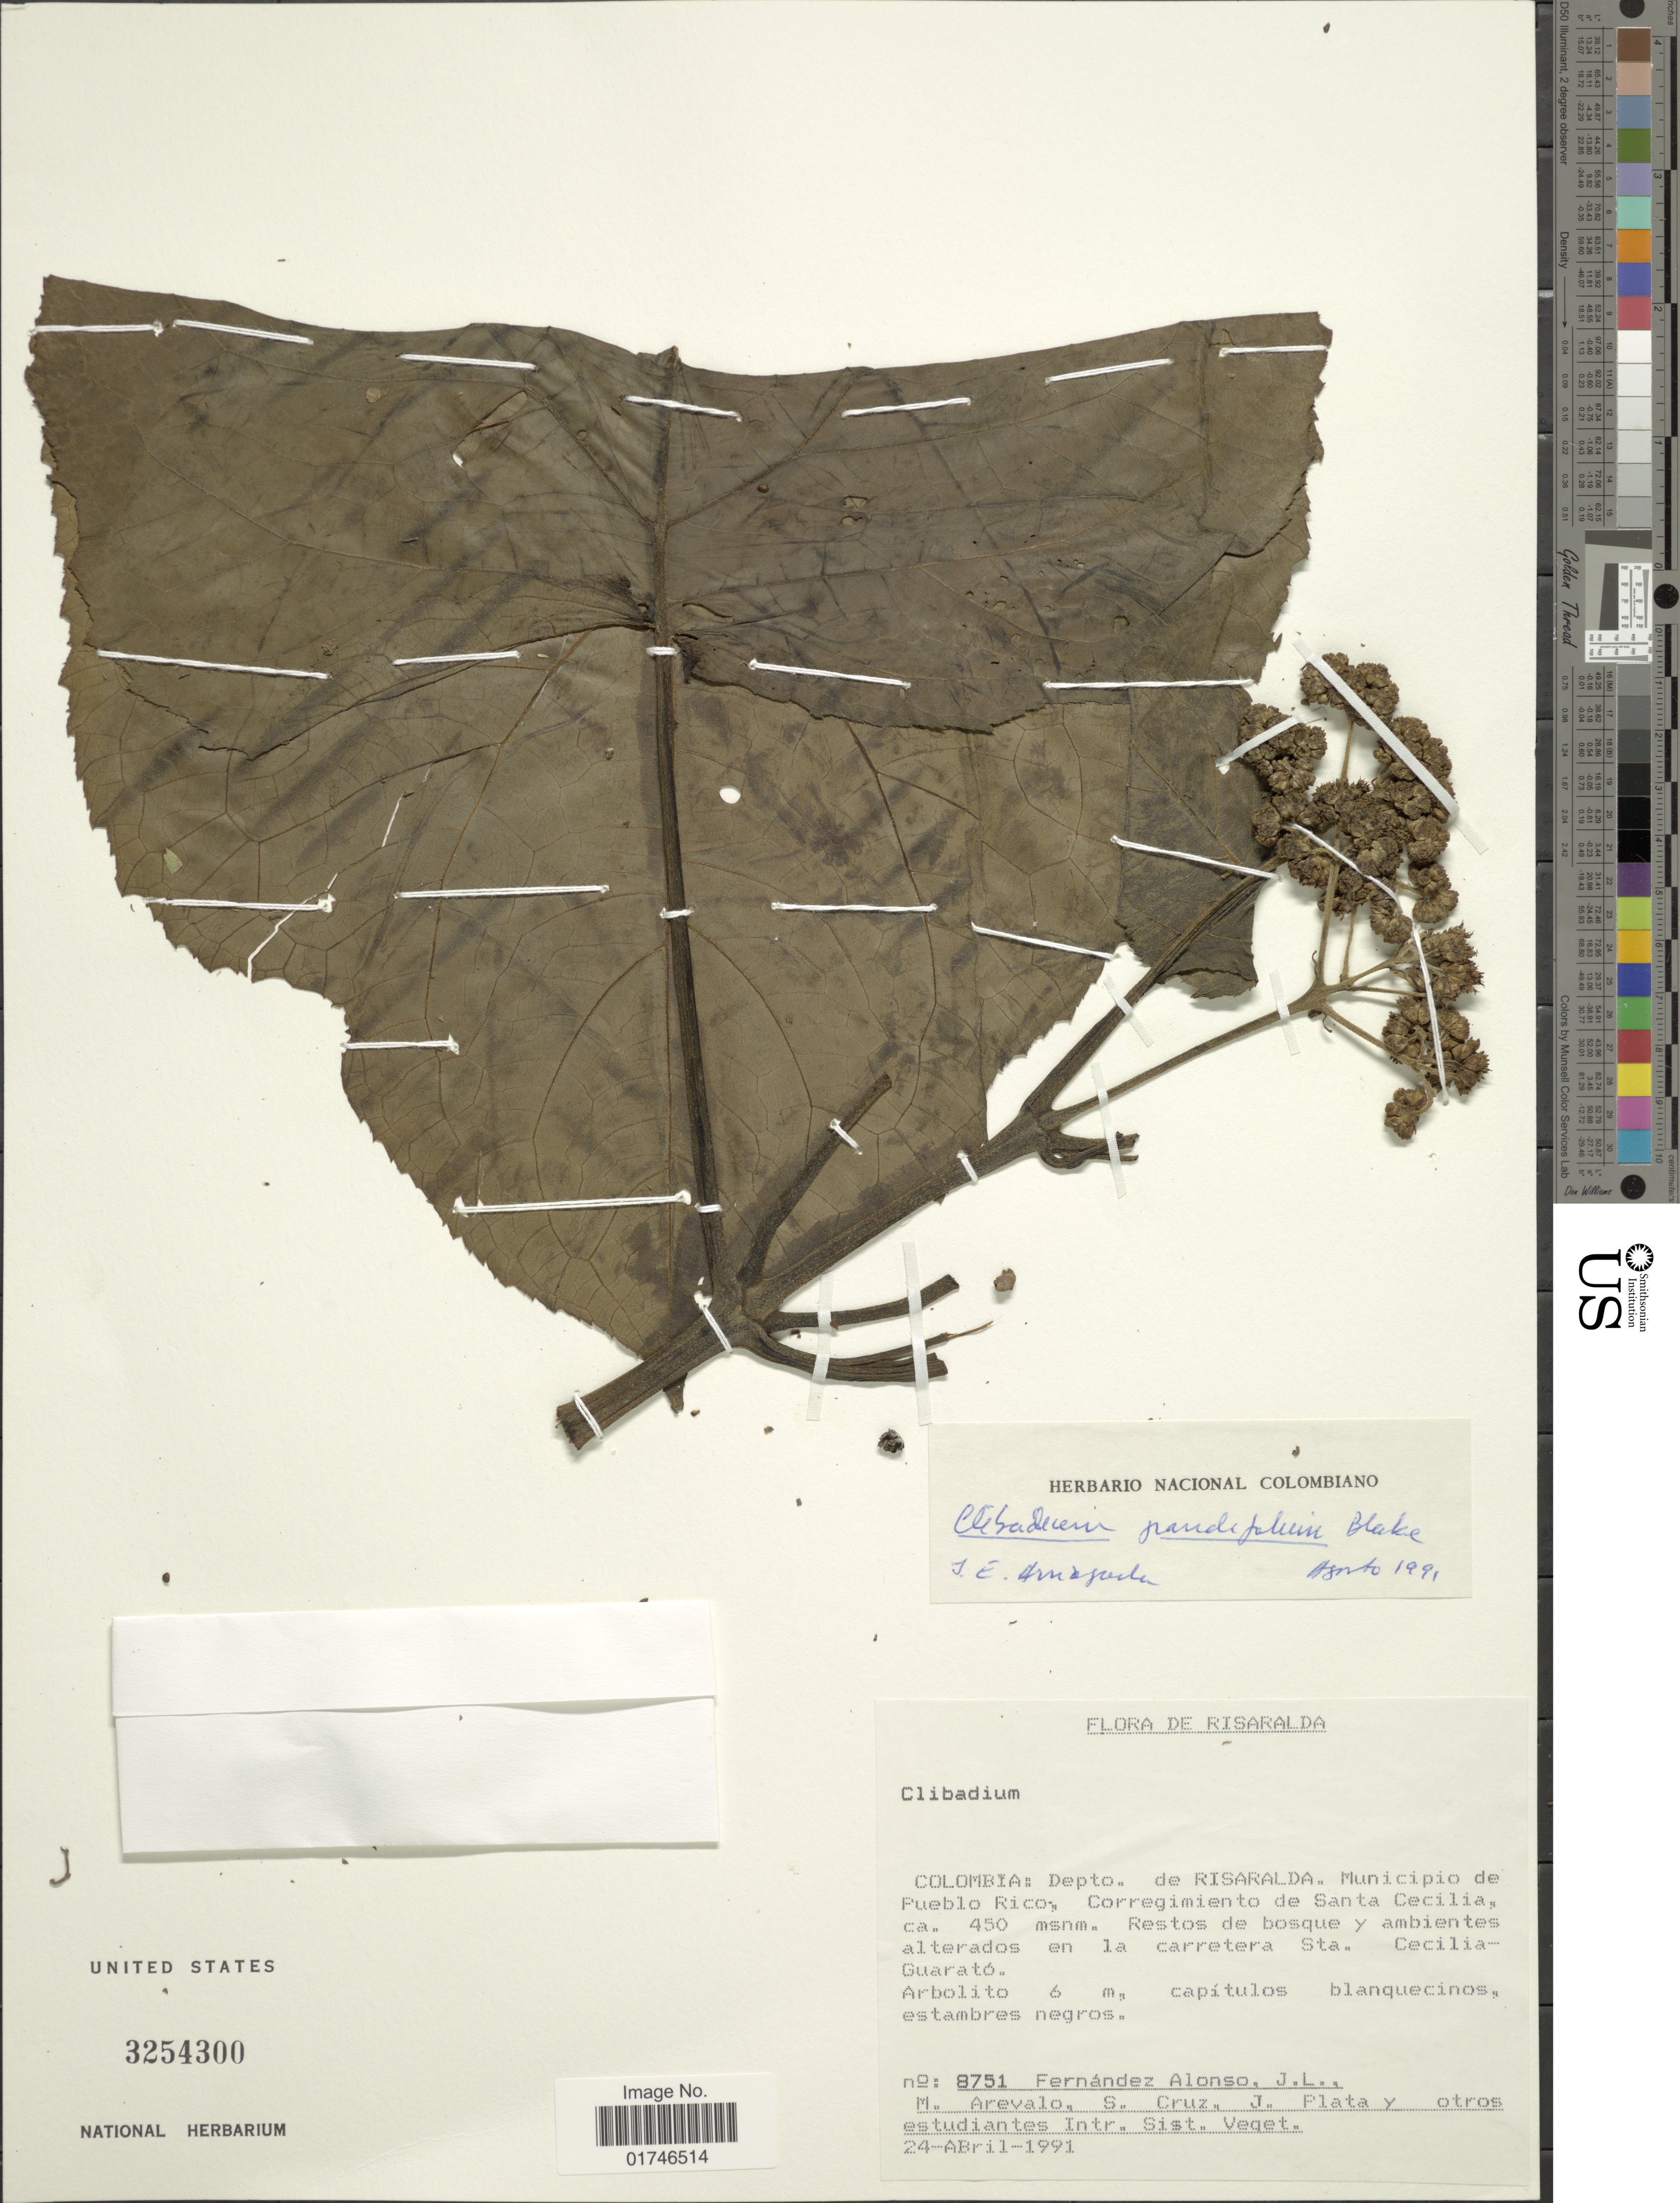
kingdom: Plantae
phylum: Tracheophyta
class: Magnoliopsida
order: Asterales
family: Asteraceae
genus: Clibadium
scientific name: Clibadium grandifolium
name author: S.F. Blake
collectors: J. L. Fernández-Alonso, M. Arevalo, S. Cruz, J. Plata & et al.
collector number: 8751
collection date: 1991-04-24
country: Colombia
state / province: Risaralda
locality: Colombia: Depto. de Risaralda. Municipio de Puebla Rico. Corregimiento de Santa Cecilia.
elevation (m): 450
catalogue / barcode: US 3254300